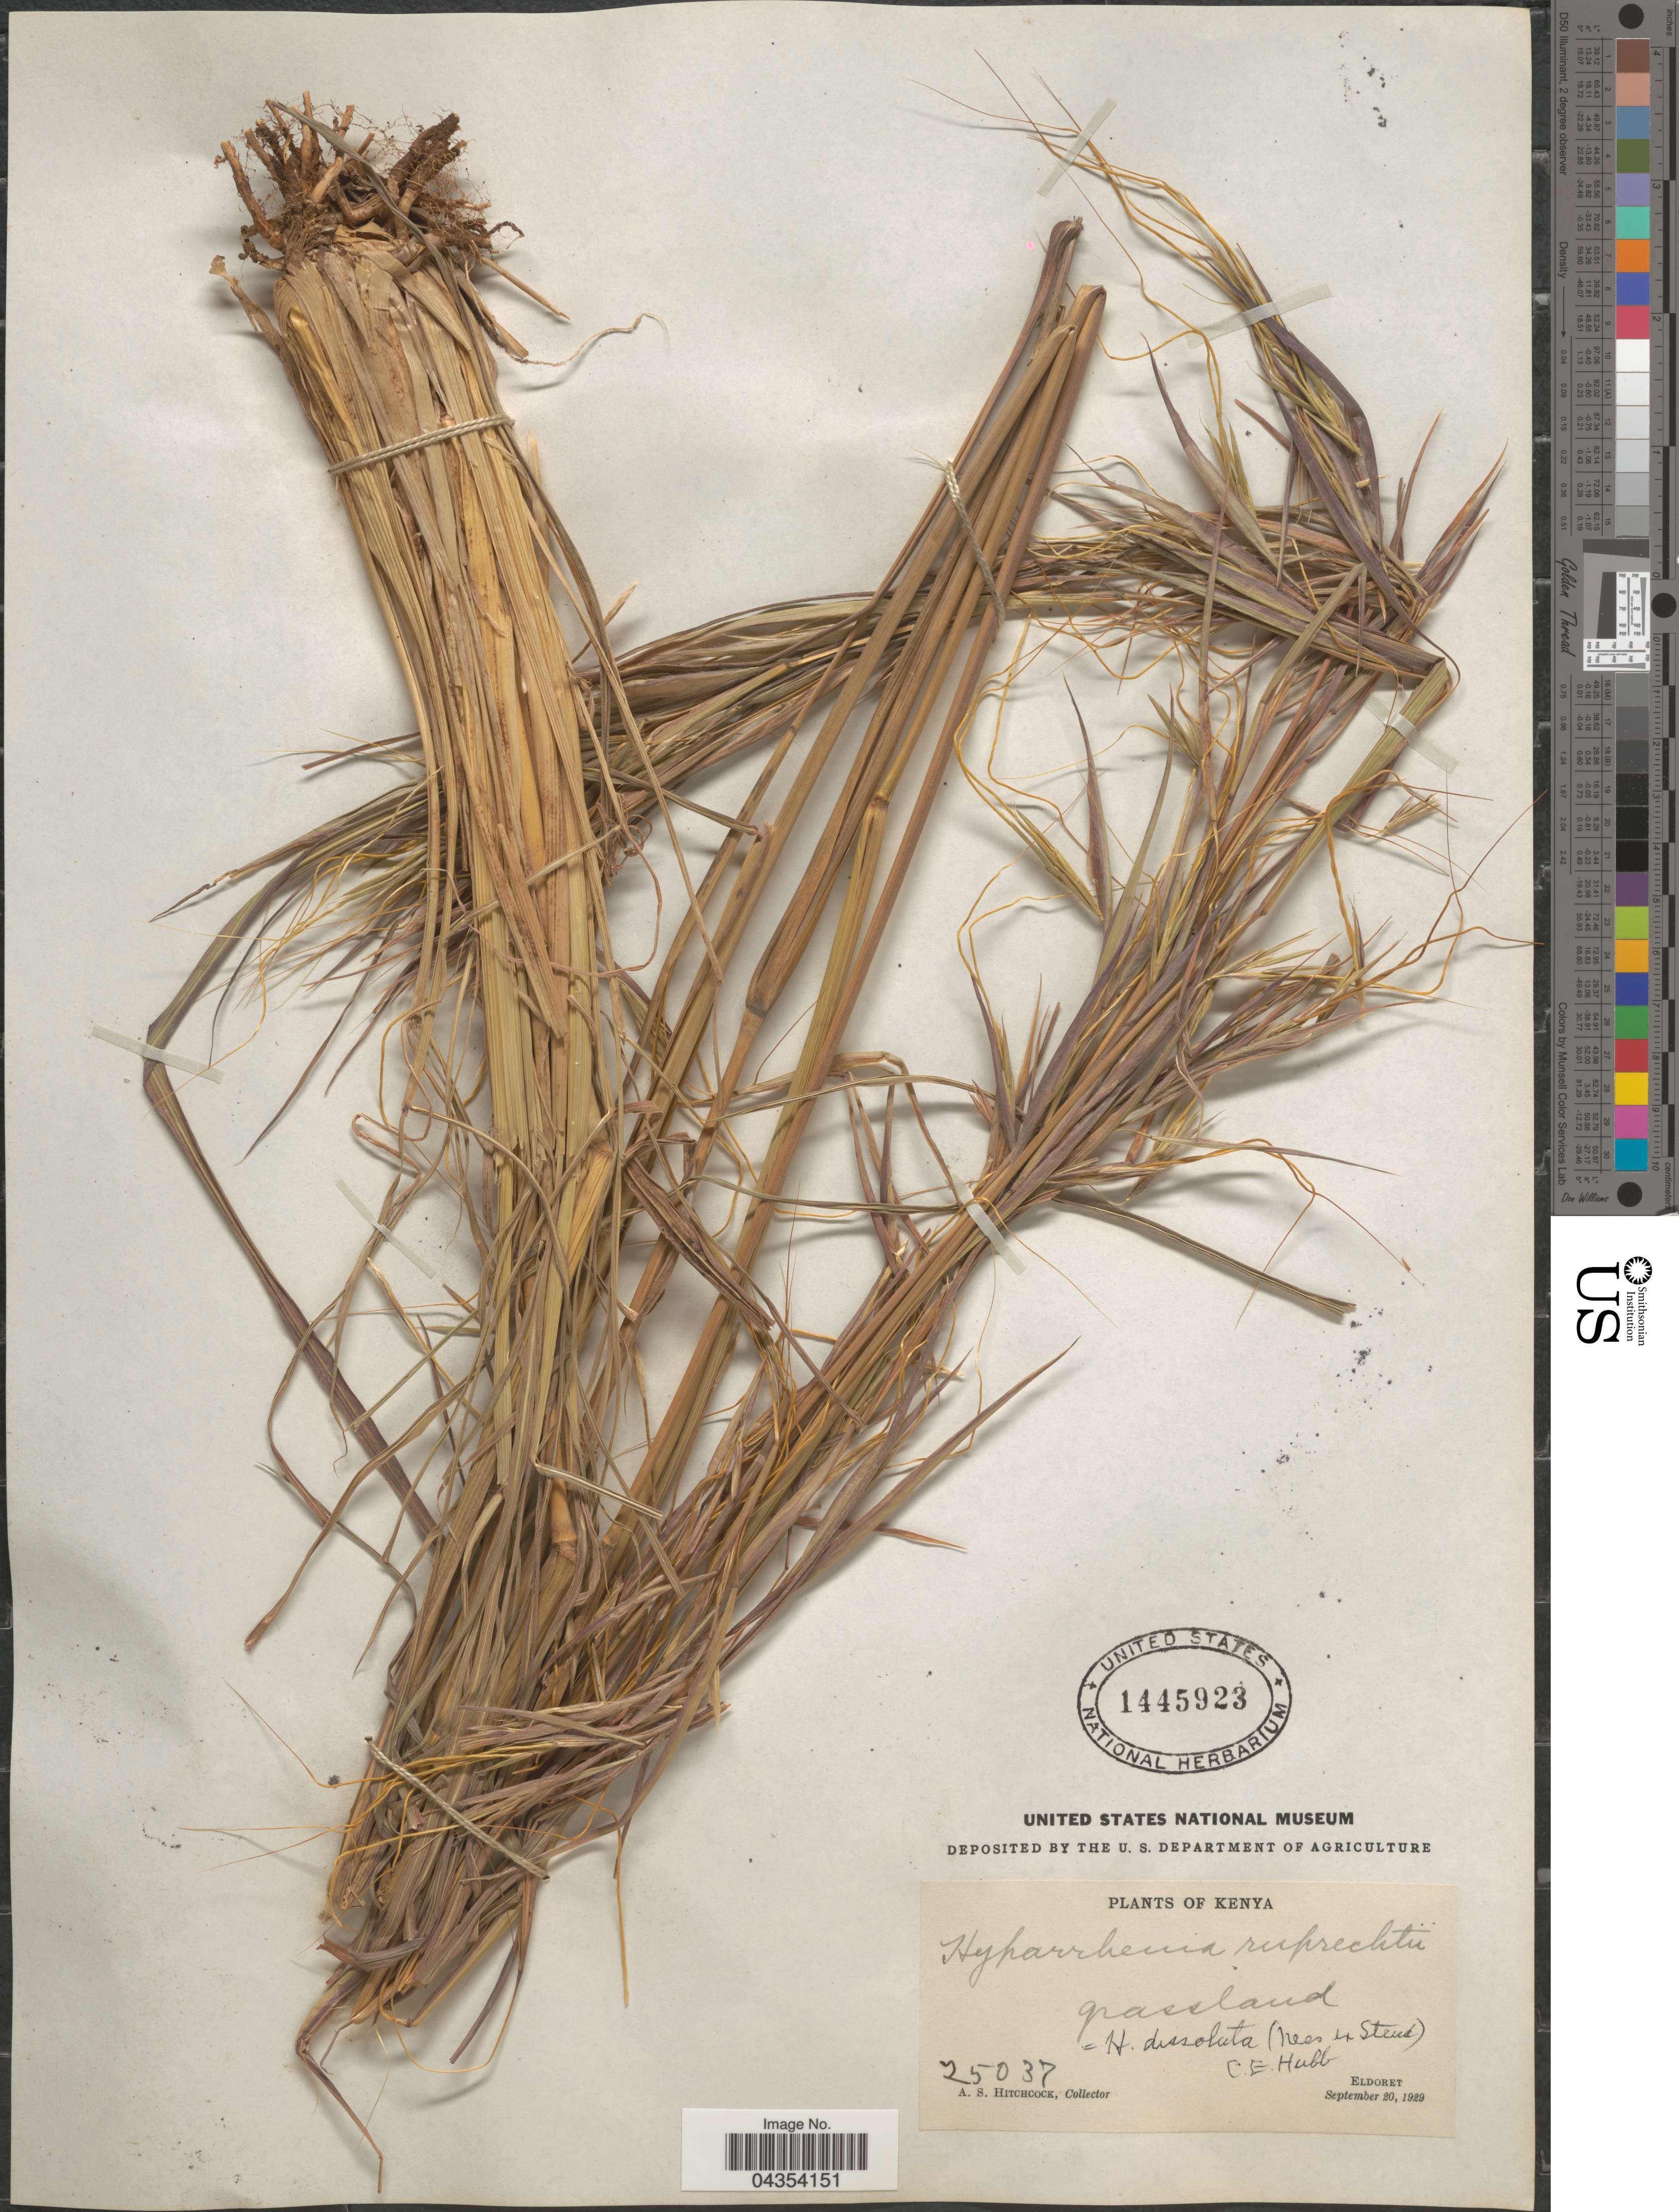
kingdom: Plantae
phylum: Tracheophyta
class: Liliopsida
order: Poales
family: Poaceae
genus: Hyperthelia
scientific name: Hyperthelia dissoluta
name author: (Nees ex Steud.) Clayton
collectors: A. S. Hitchcock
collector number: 25037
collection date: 1929-09-20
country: Kenya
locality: Eldoret.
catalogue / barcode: US 1445923